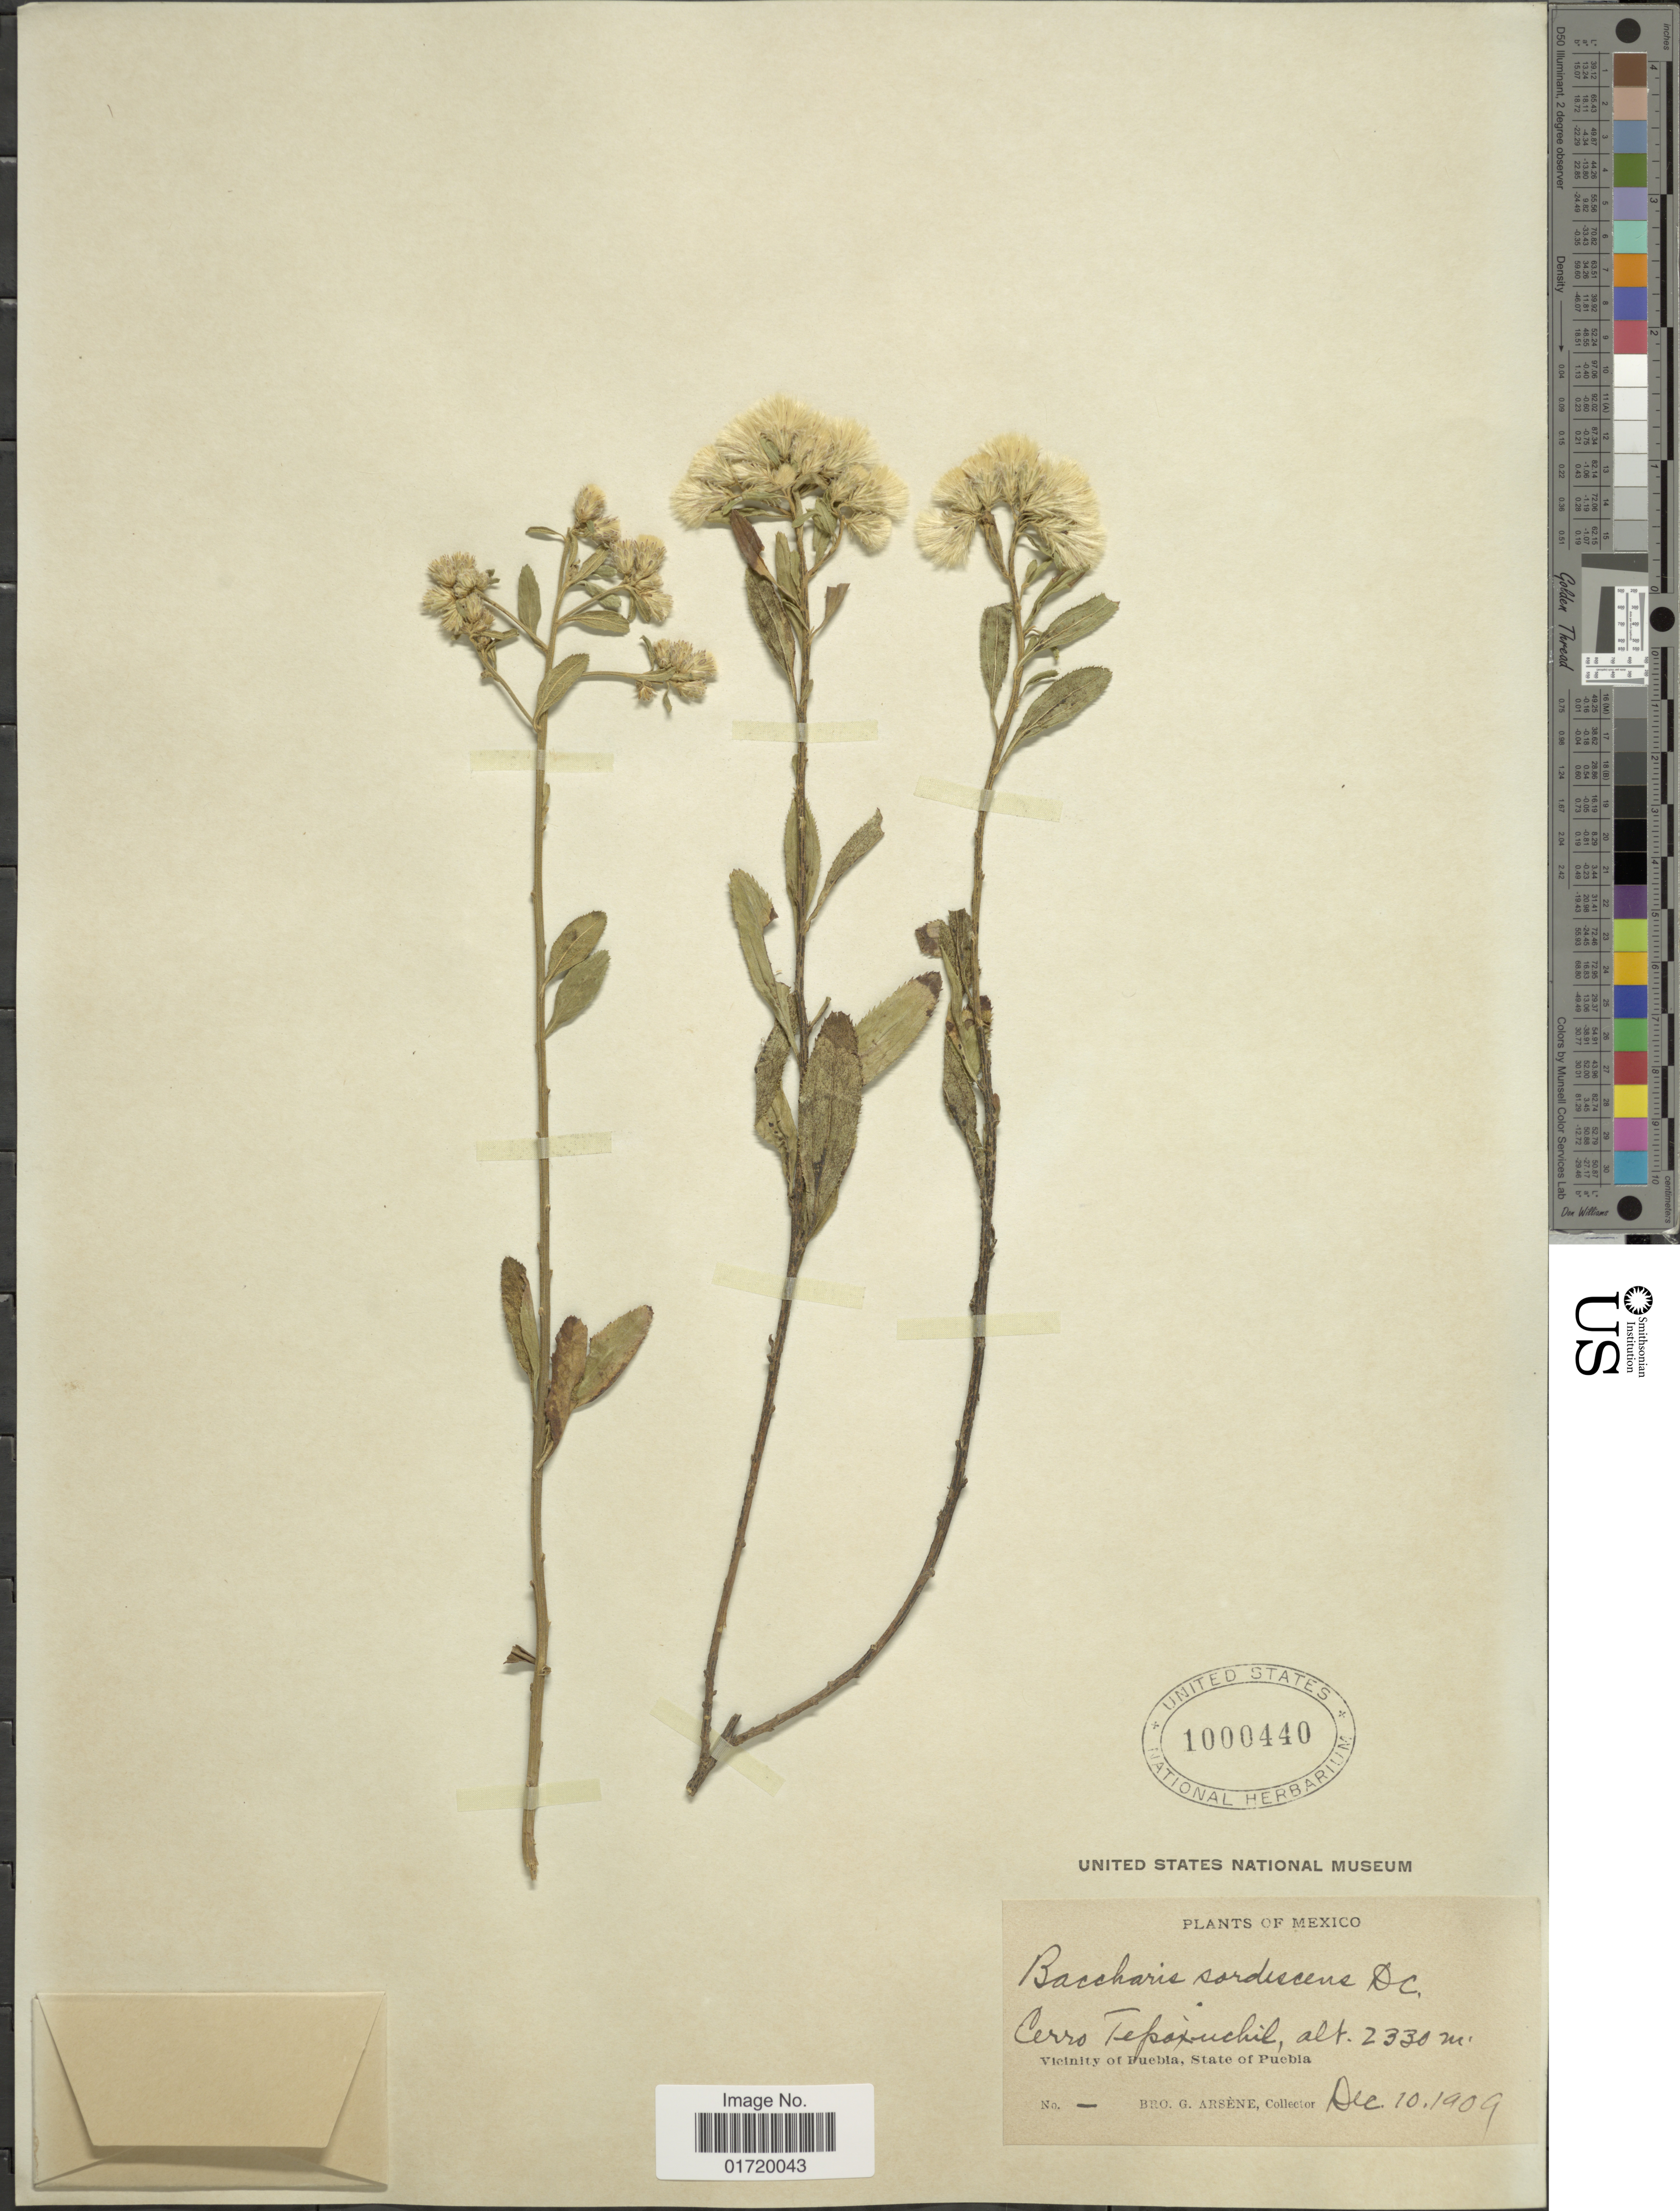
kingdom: Plantae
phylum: Tracheophyta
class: Magnoliopsida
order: Asterales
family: Asteraceae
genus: Baccharis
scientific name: Baccharis sordescens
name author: DC.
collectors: Bro. G. Arsène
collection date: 1909-12-10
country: Mexico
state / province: Puebla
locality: Cerro Tepoxuchil, Vicinity of Puebla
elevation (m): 2330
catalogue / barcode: US 1000440